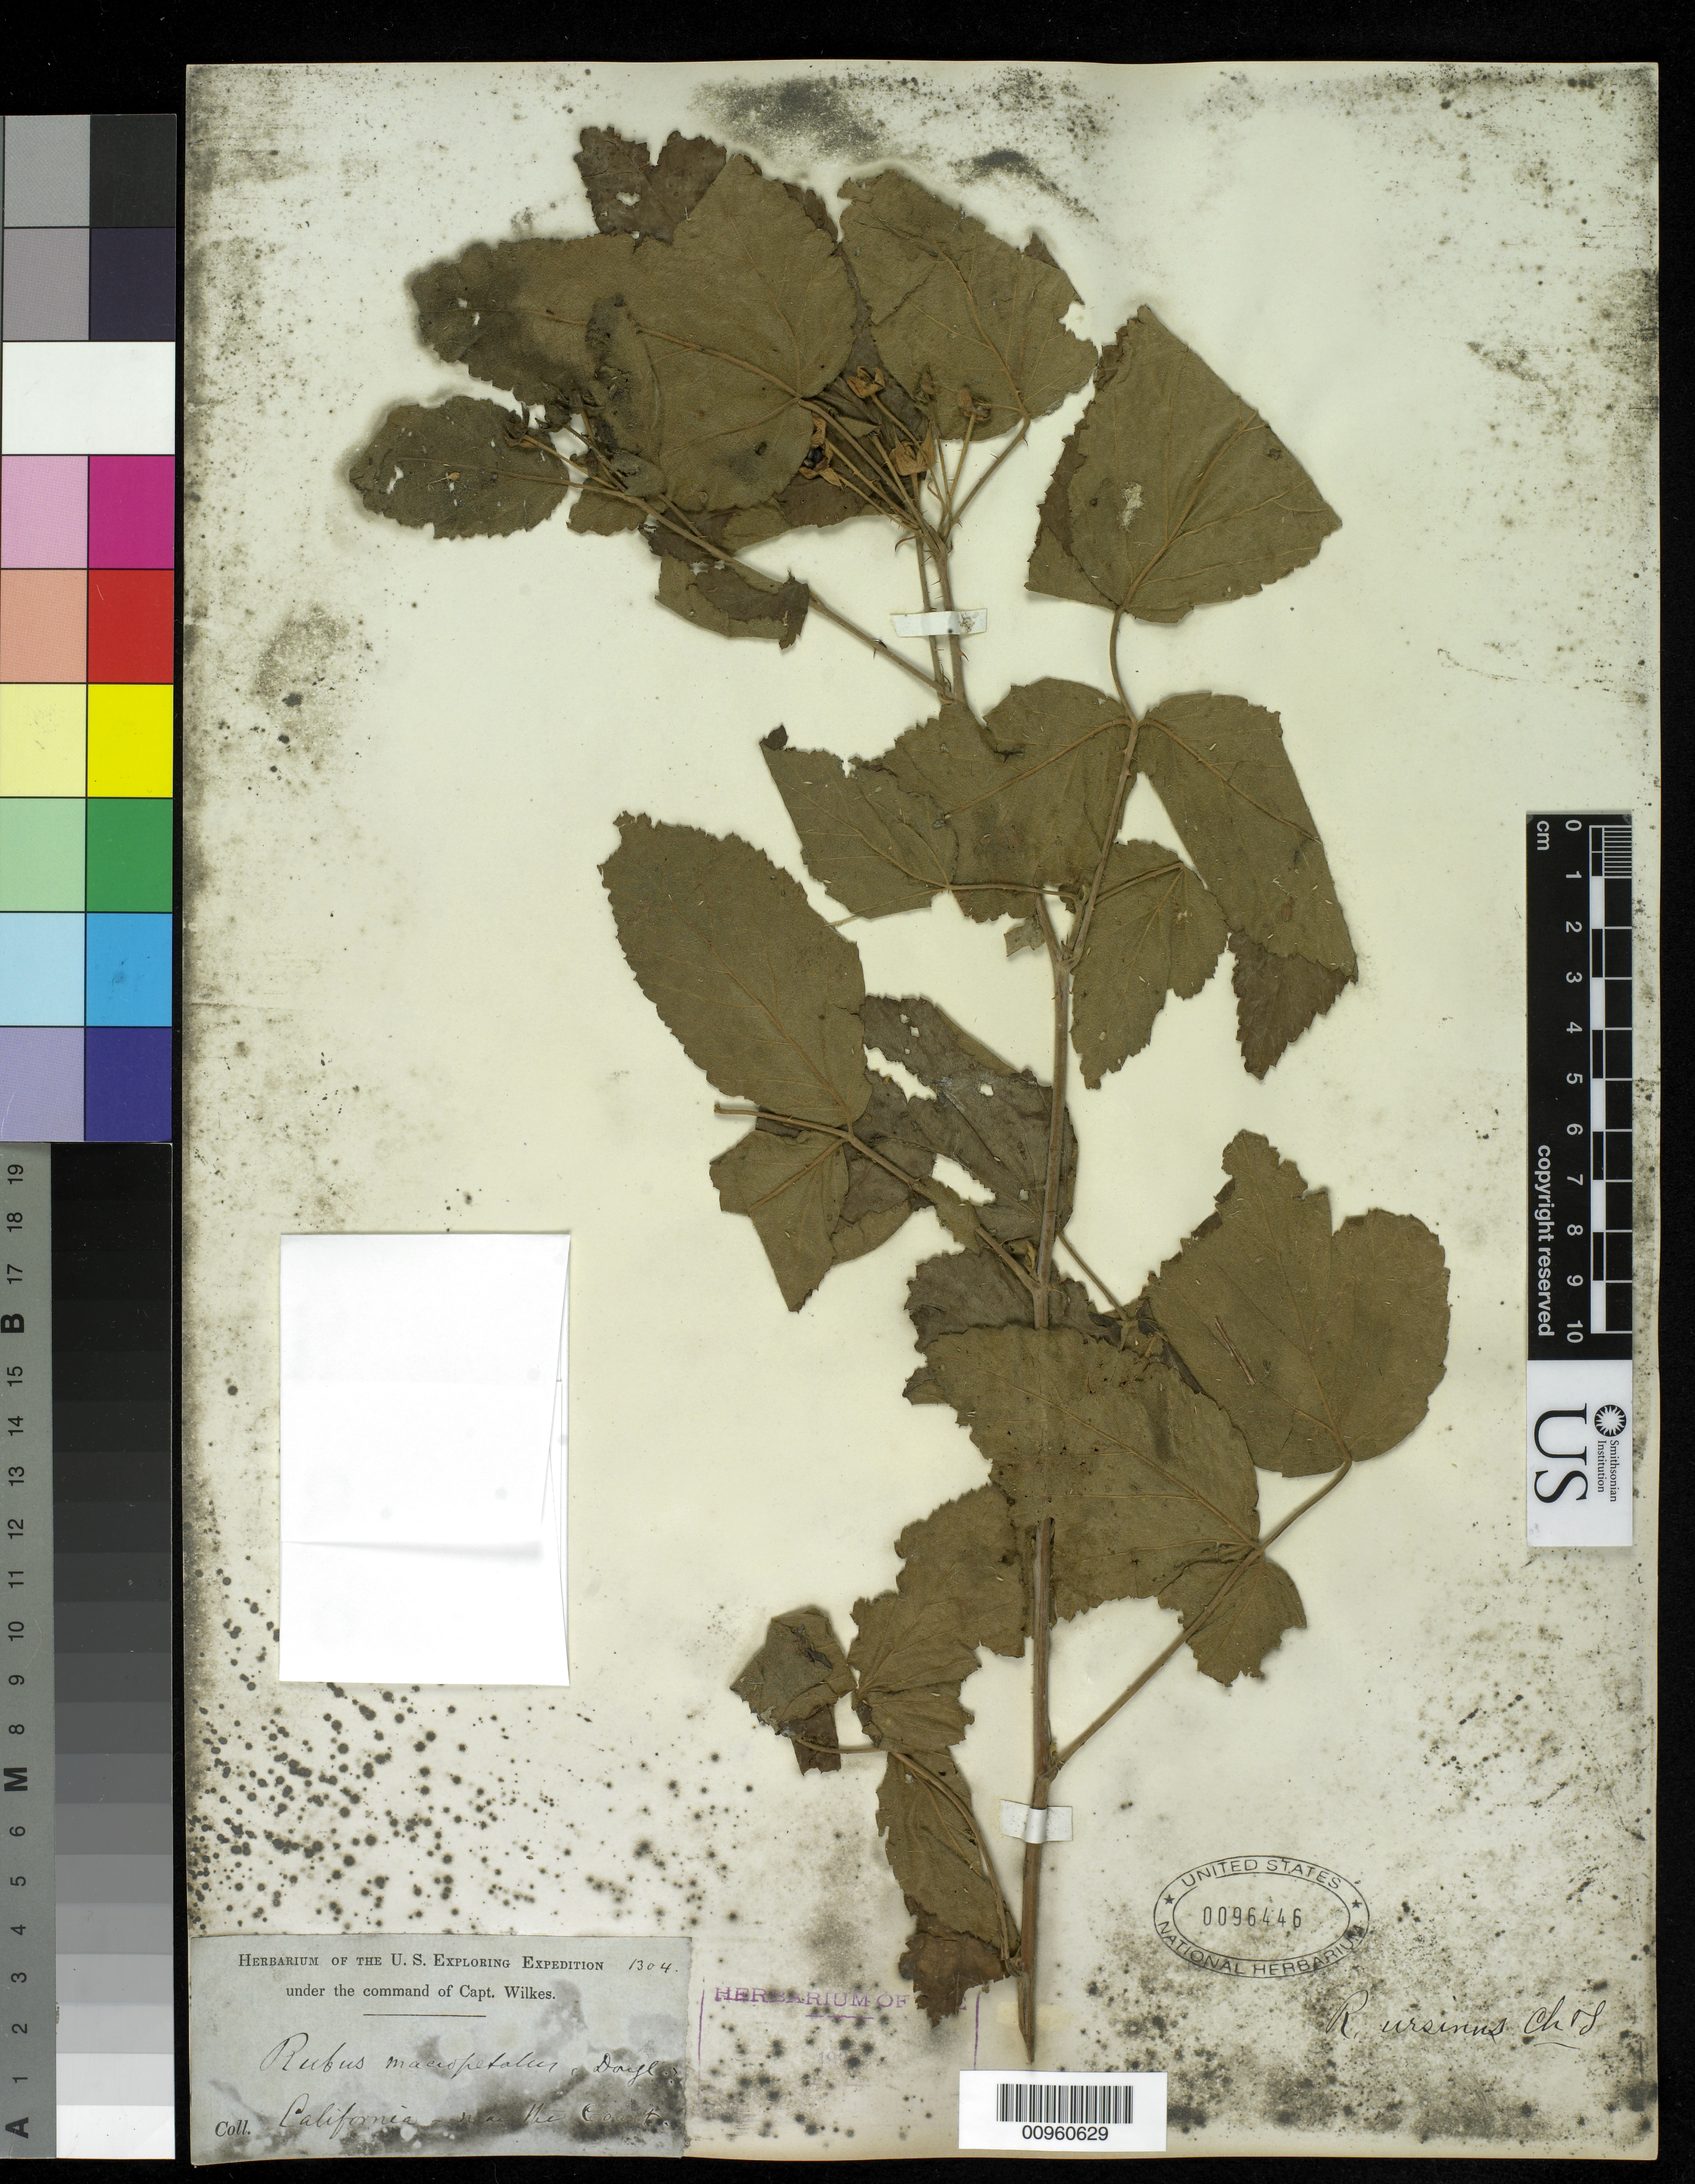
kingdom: Plantae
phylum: Tracheophyta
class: Magnoliopsida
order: Rosales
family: Rosaceae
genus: Rubus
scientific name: Rubus ursinus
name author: (Schltdl.) Cham.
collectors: Wilkes Explor. Exped.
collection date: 1838/1842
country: United States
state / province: California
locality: California - near the coast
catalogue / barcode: US 96446